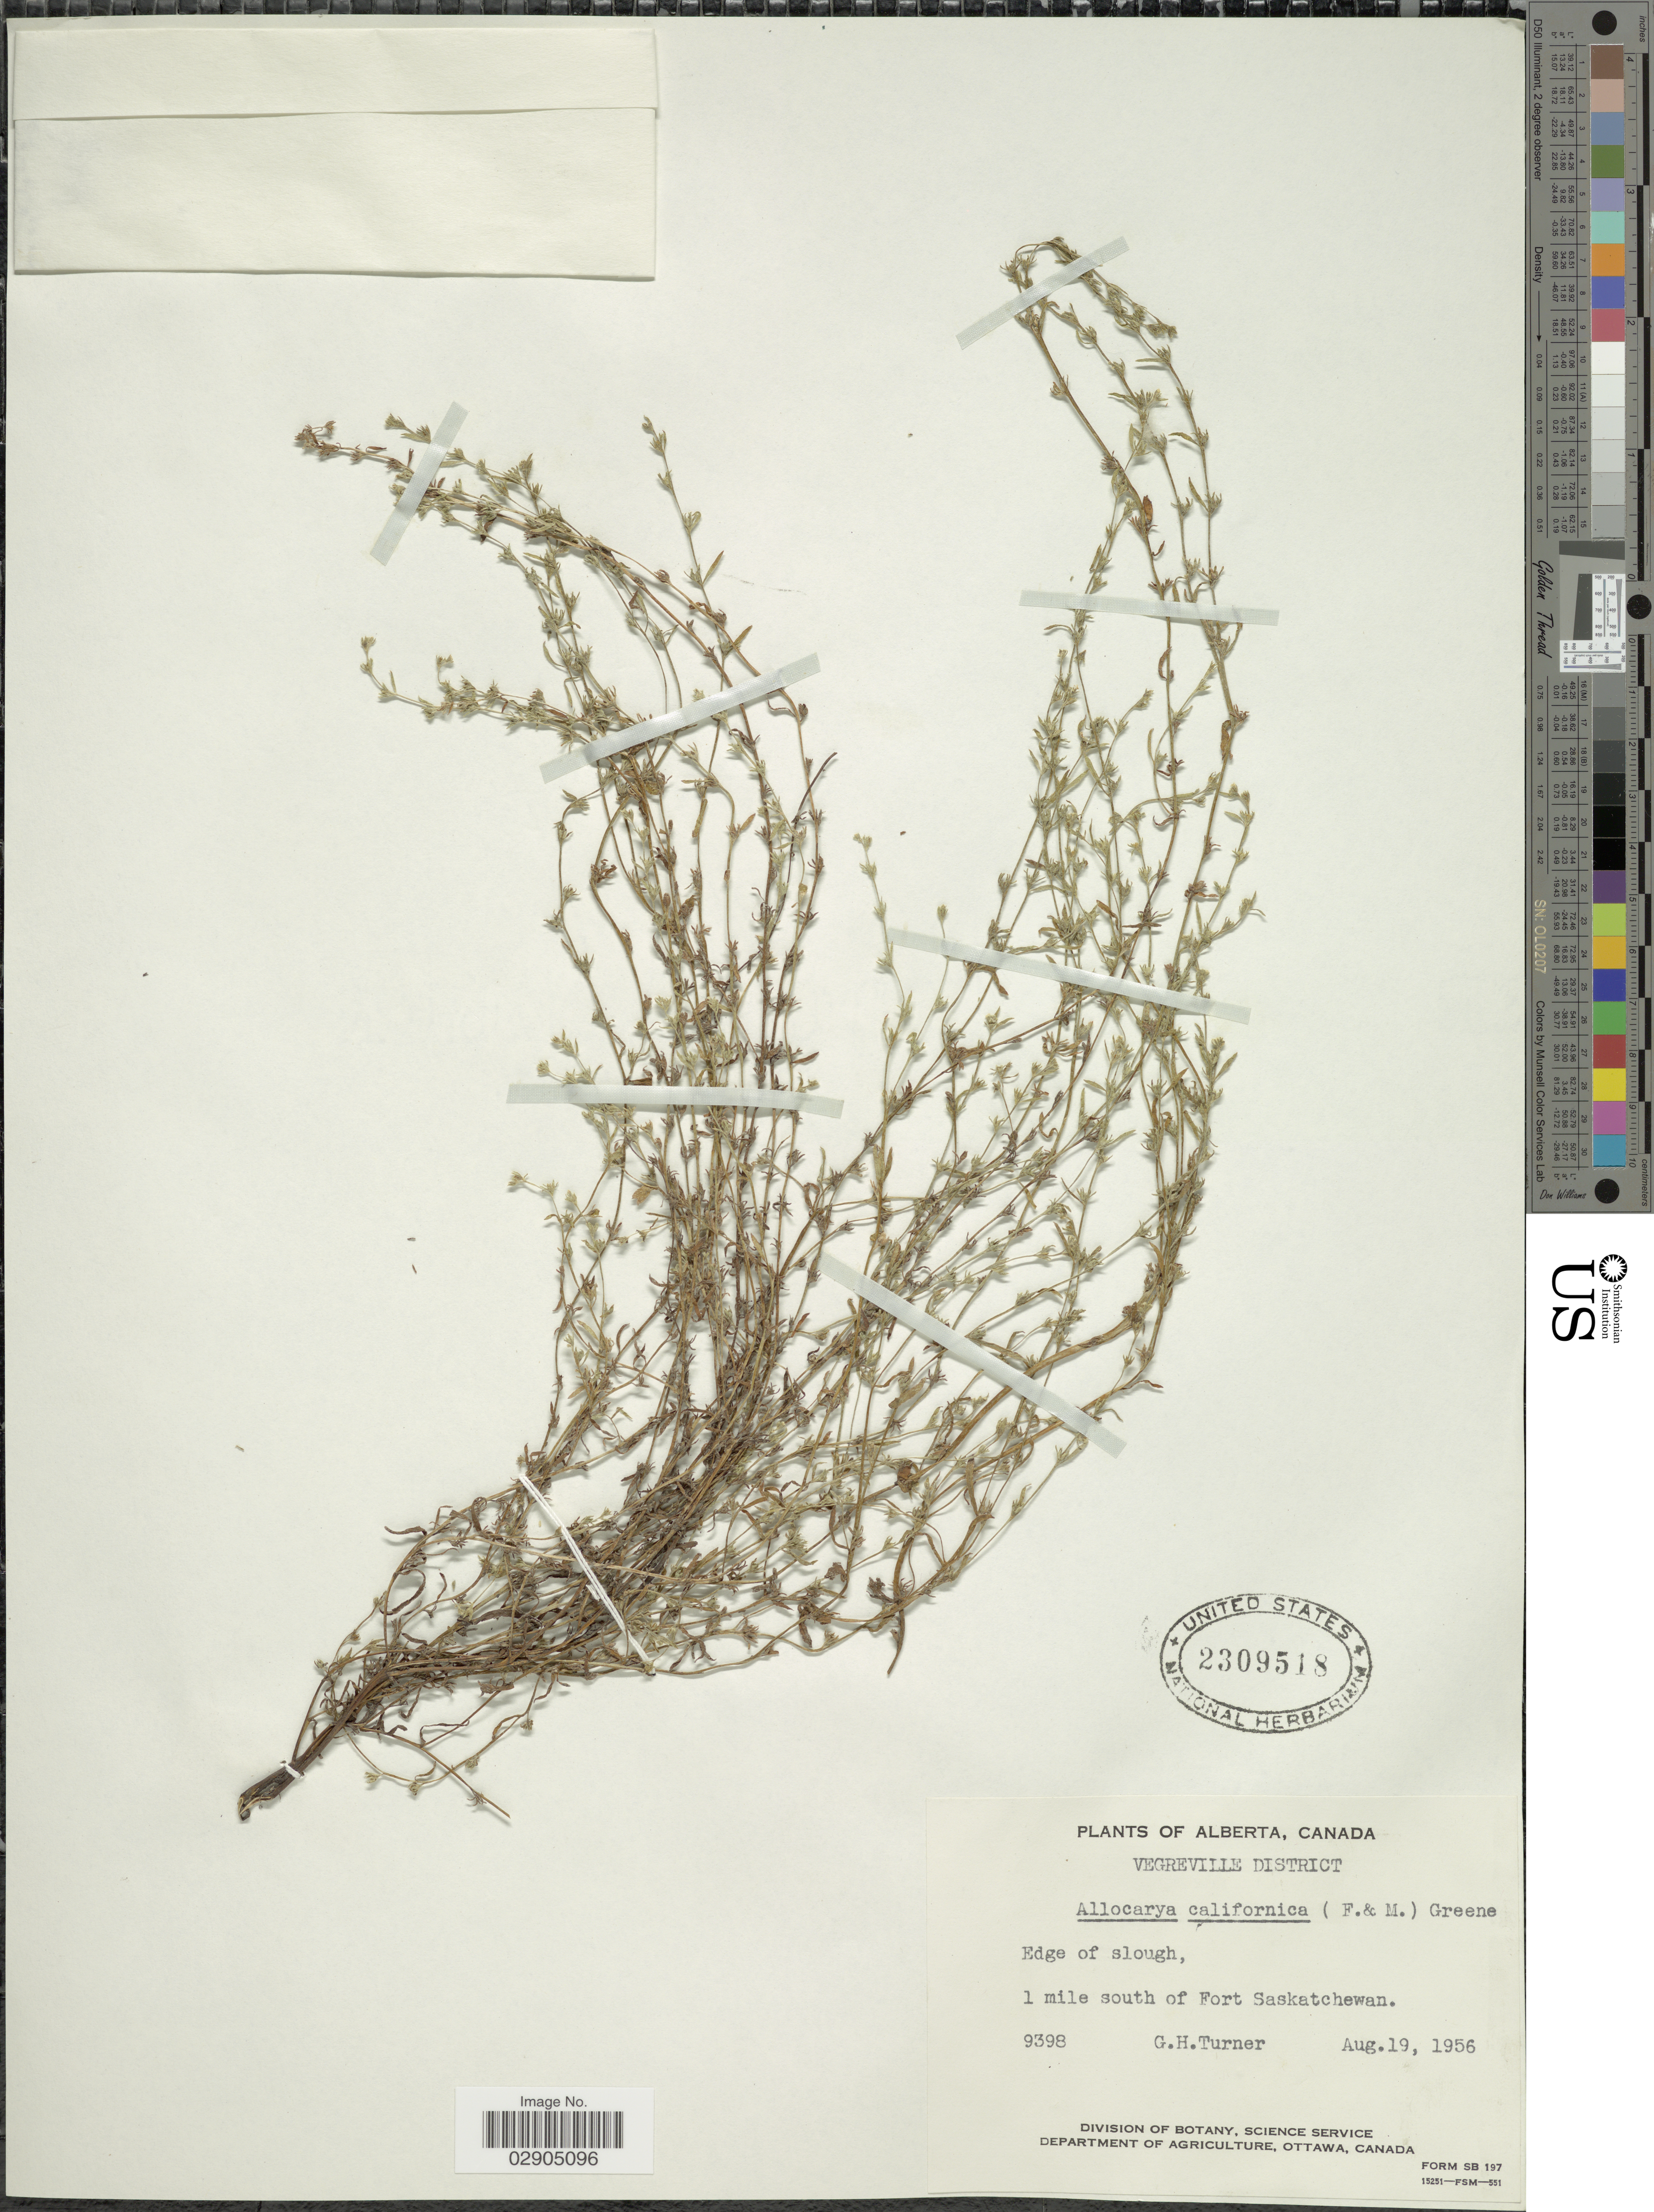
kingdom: Plantae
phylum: Tracheophyta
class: Magnoliopsida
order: Boraginales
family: Boraginaceae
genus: Allocarya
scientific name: Allocarya californica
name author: (Fisch. & C.A. Mey.) Greene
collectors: G. H. Turner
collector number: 9398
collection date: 1956-08-19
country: Canada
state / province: Alberta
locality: Vegreville District. 1 mile south of Fort Saskatchewan.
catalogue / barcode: US 2309518